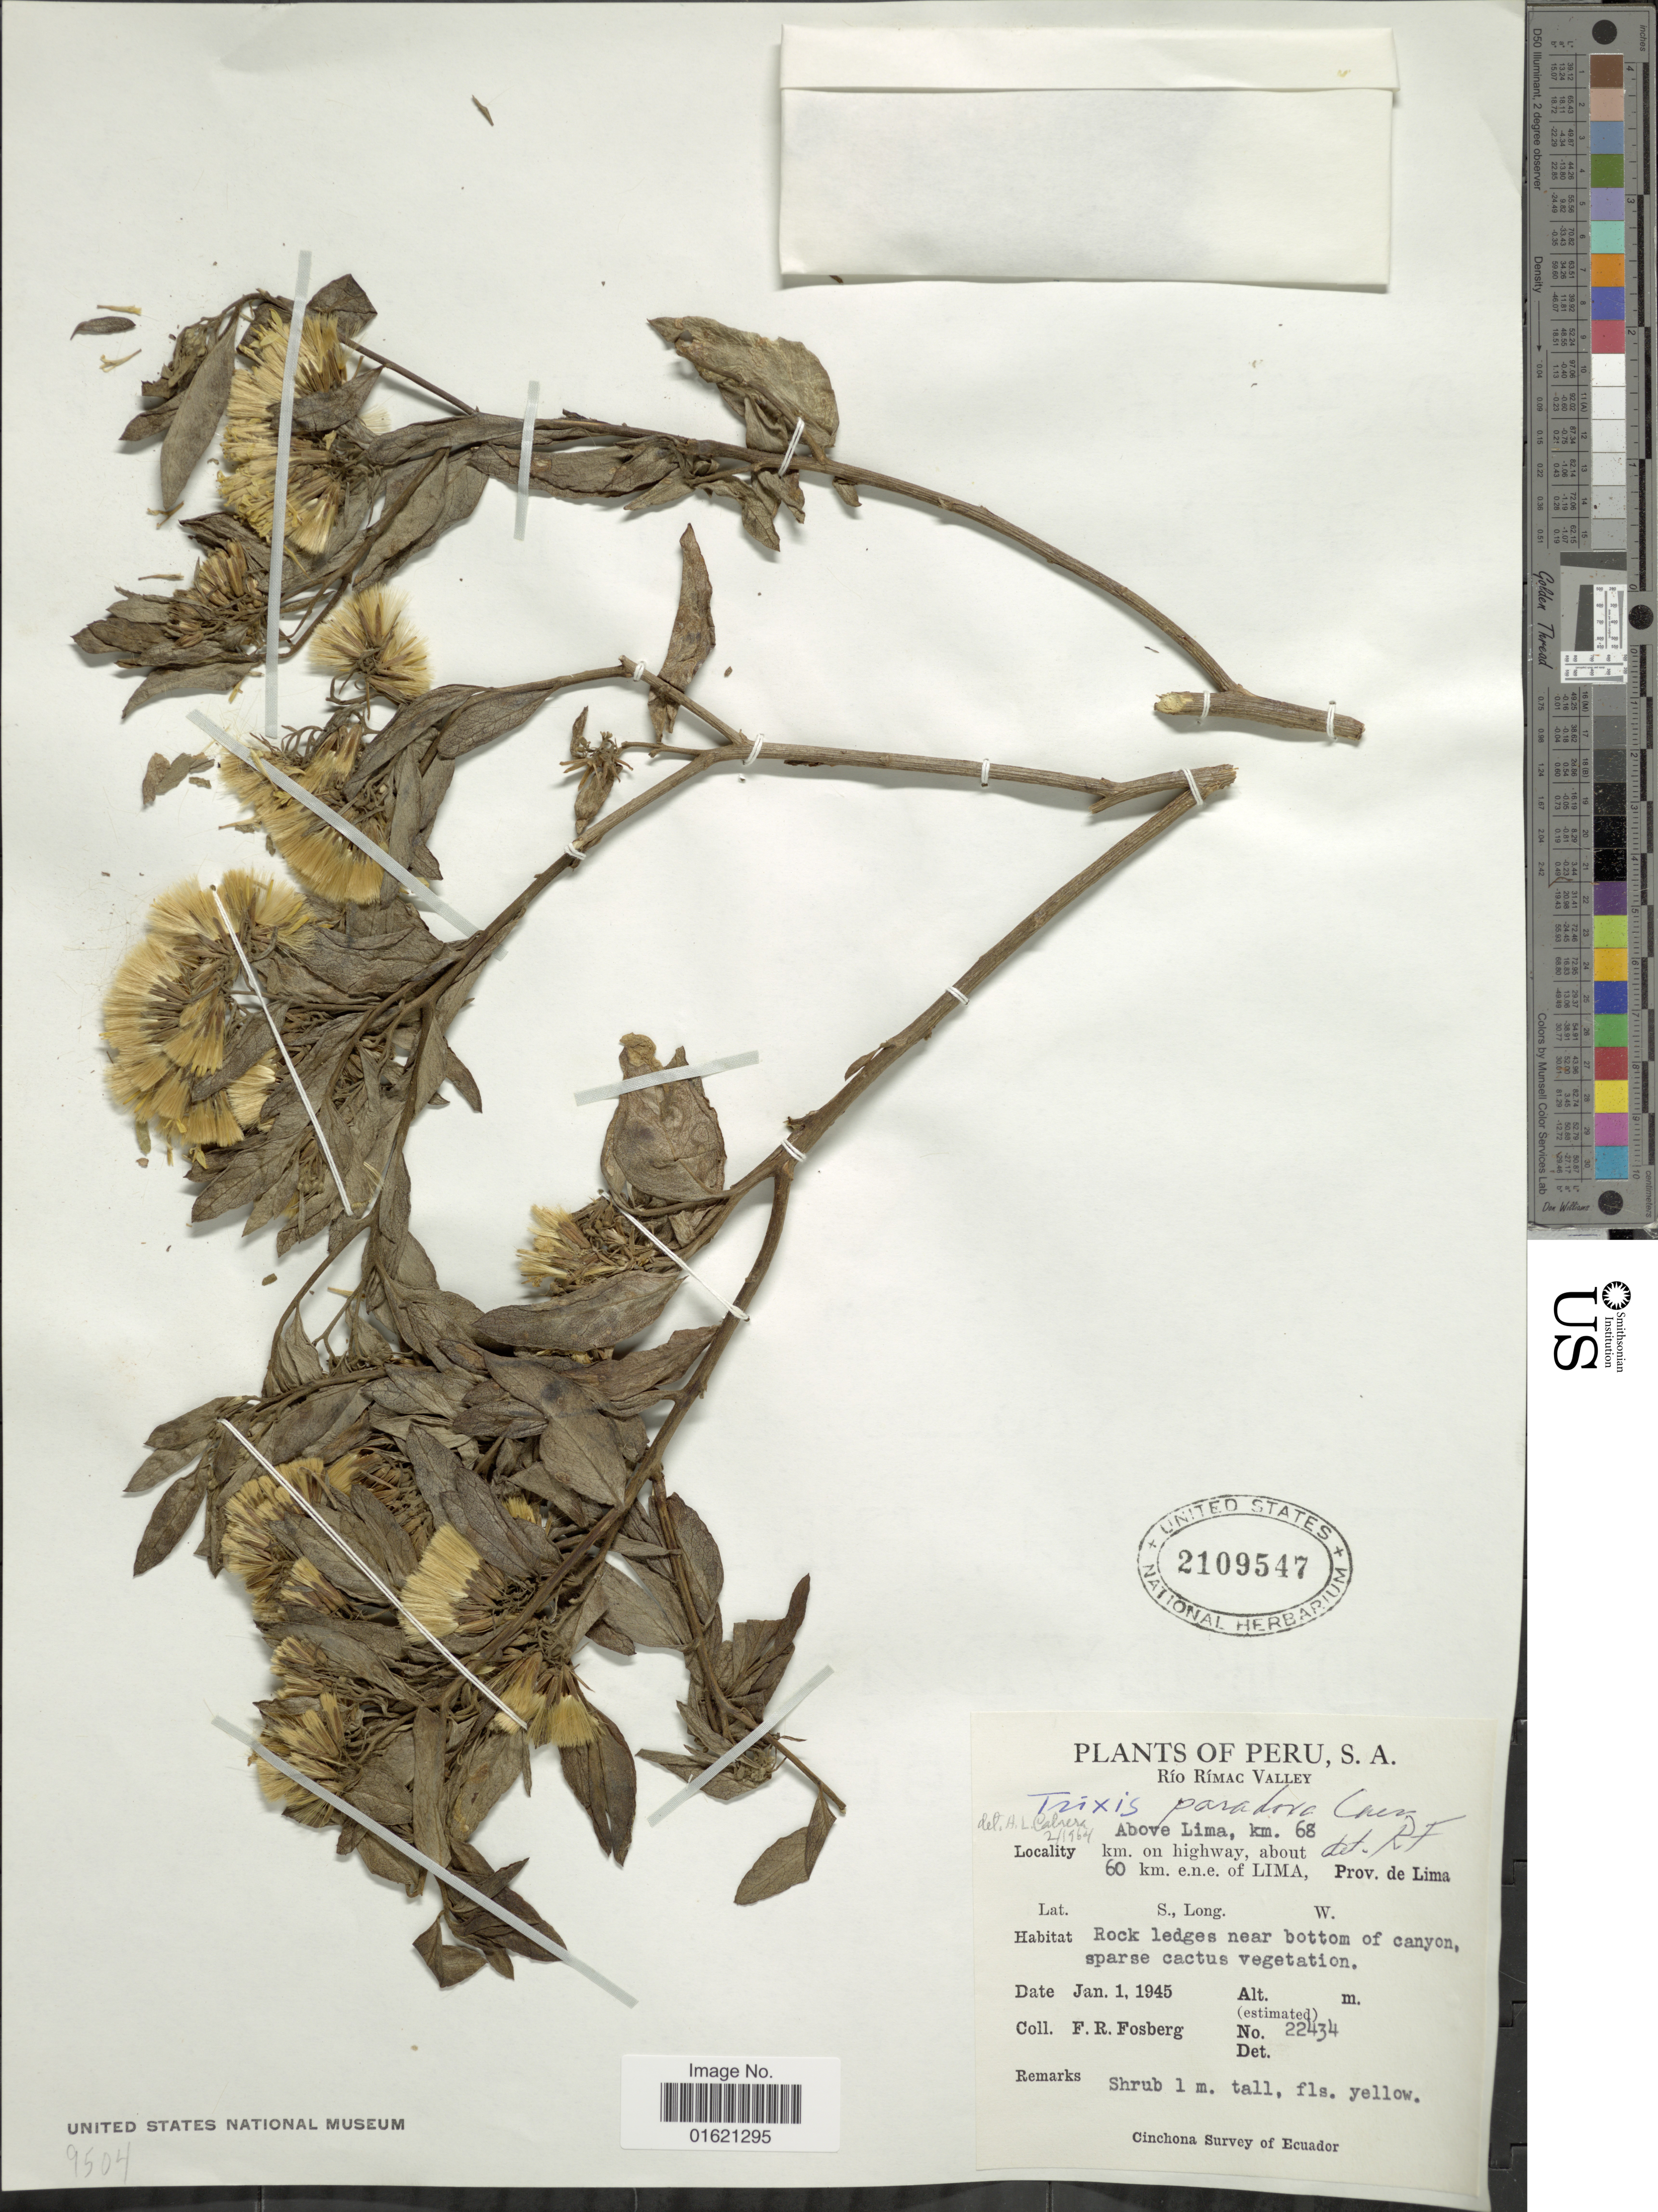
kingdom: Plantae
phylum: Tracheophyta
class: Magnoliopsida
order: Asterales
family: Asteraceae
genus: Trixis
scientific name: Trixis cacalioides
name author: (Kunth) D. Don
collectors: F. R. Fosberg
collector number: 22434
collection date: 1945-01-01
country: Peru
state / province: Lima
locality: Rio Rimac valley, above Lima, km 68 on highway, about 60 km e.n.e. of Lima, Prov. de Lima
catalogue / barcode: US 2109547